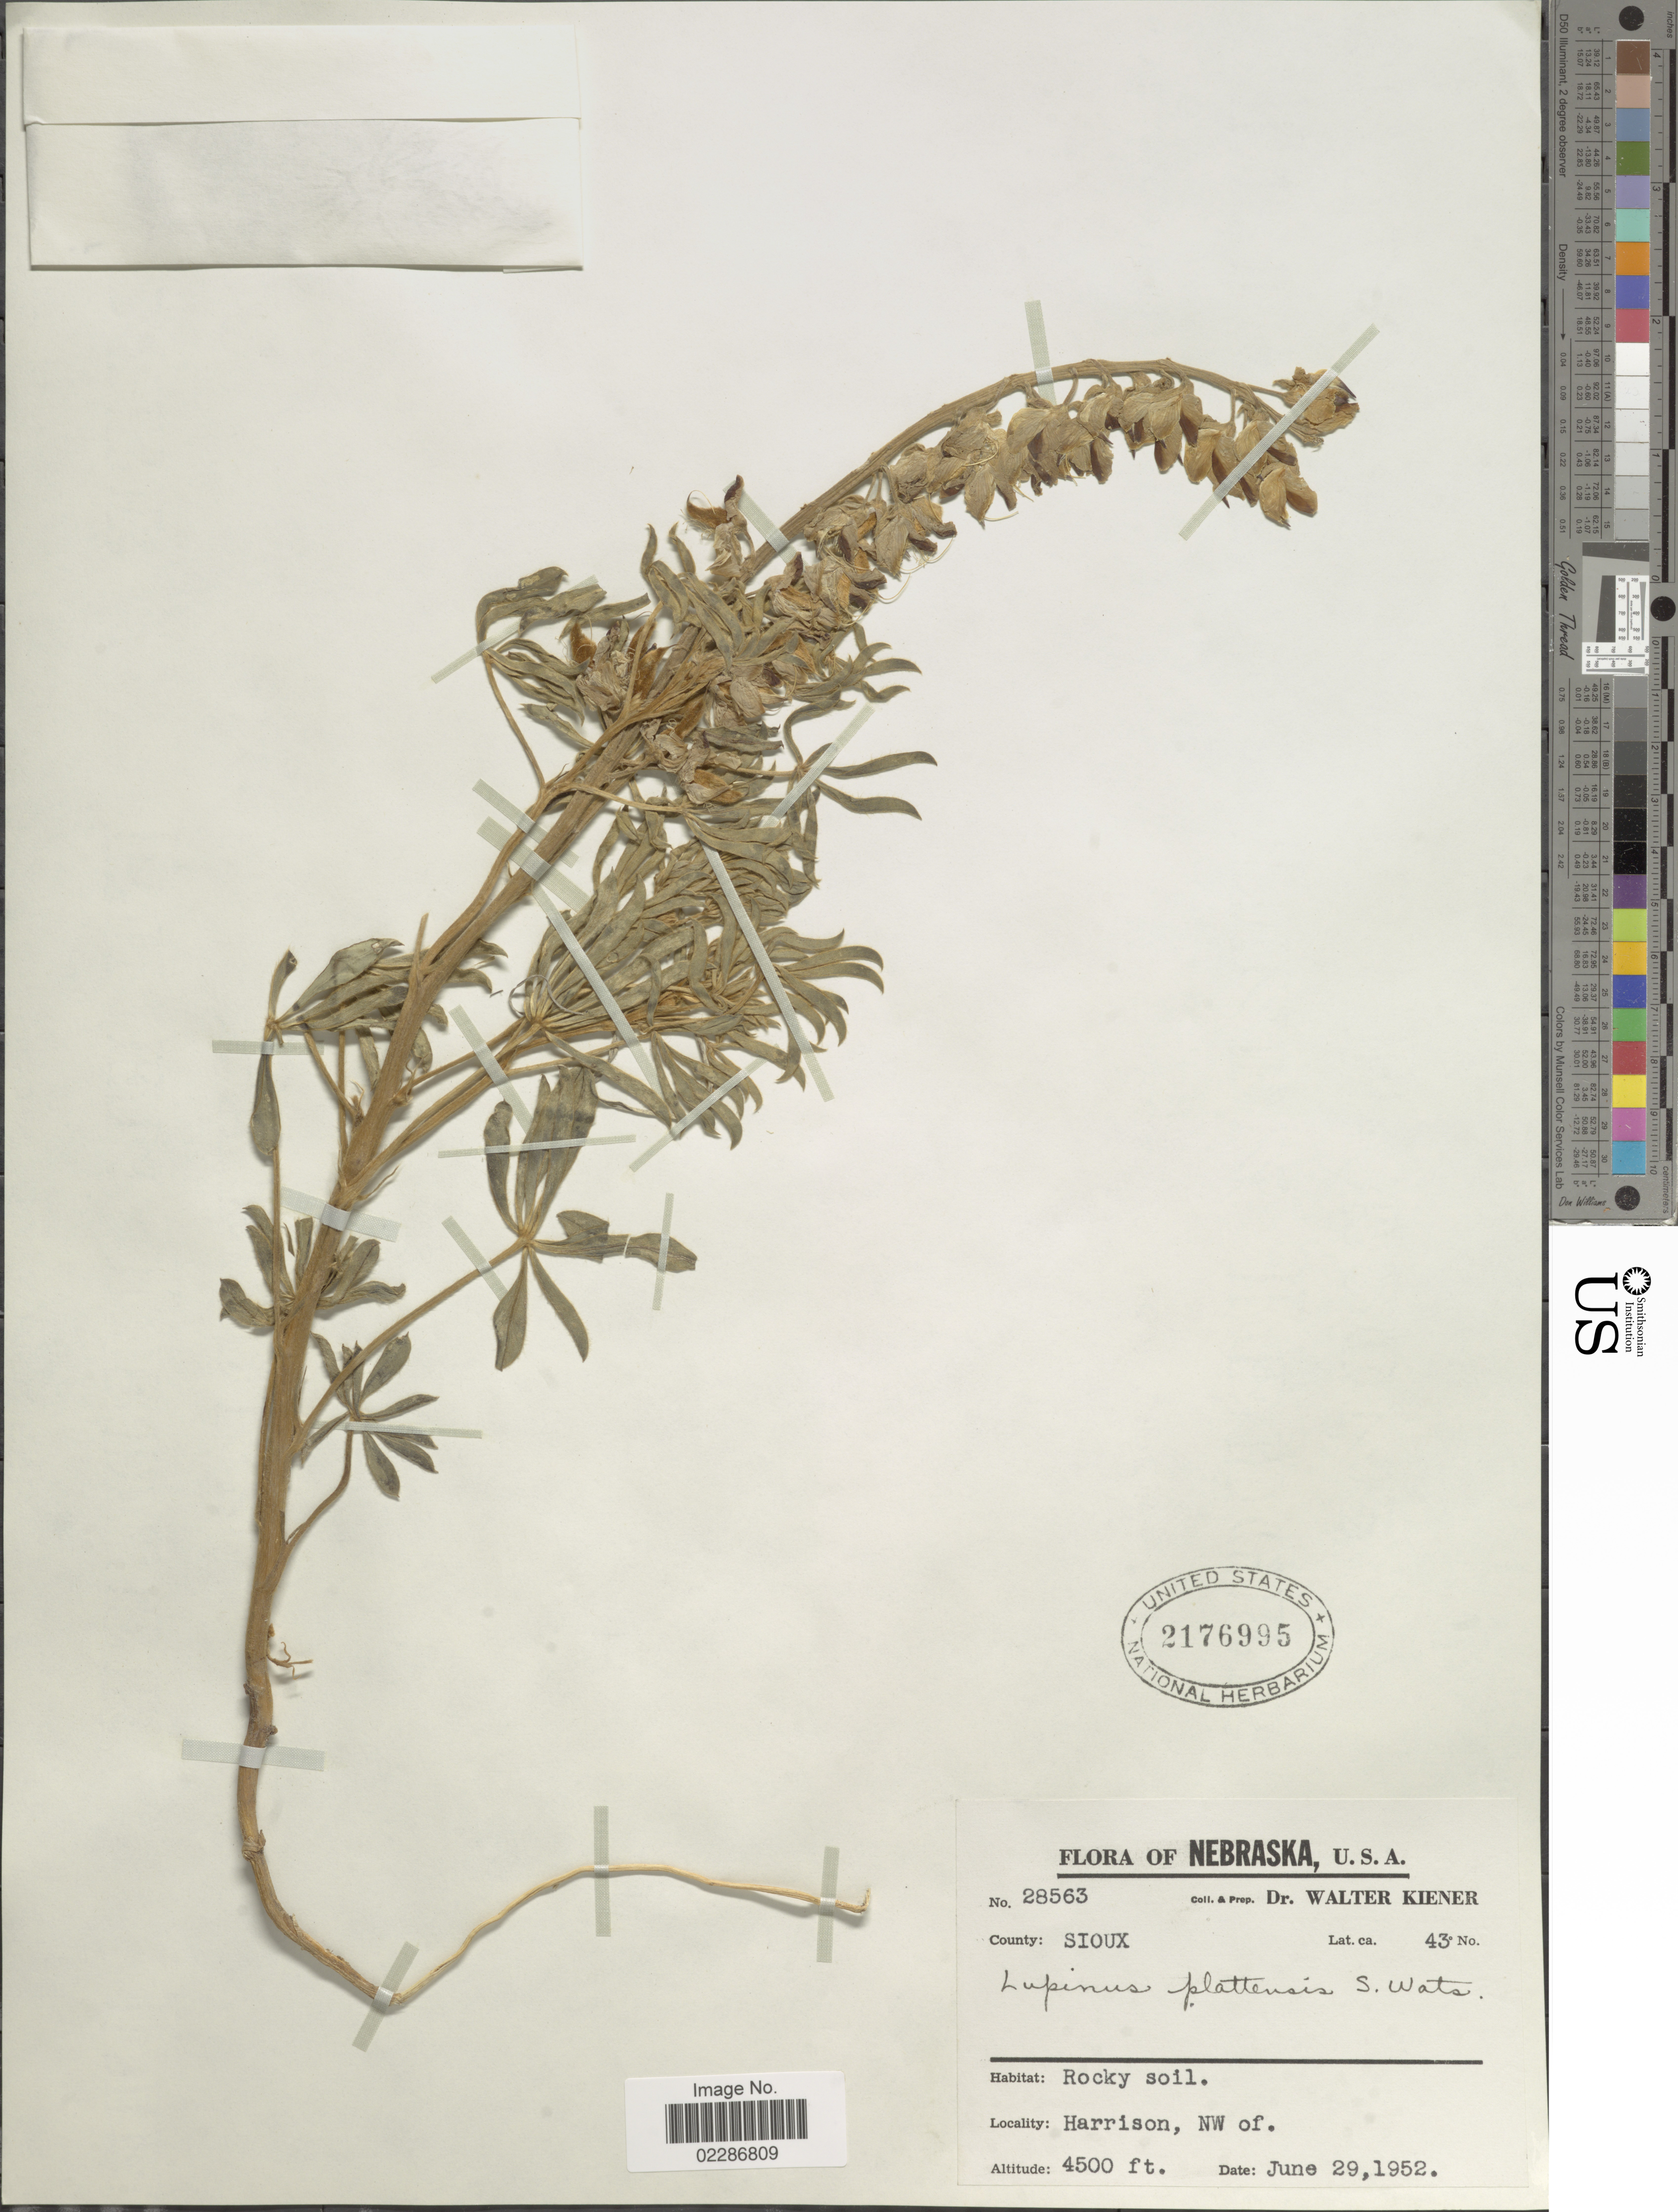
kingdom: Plantae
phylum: Tracheophyta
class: Magnoliopsida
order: Fabales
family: Fabaceae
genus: Lupinus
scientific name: Lupinus plattensis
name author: S. Watson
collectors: W. Kiener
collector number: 28563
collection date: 1952-06-29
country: United States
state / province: Nebraska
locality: Sioux, Rocky soil, Harrison, NW of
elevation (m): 1372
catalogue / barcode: US 2176995